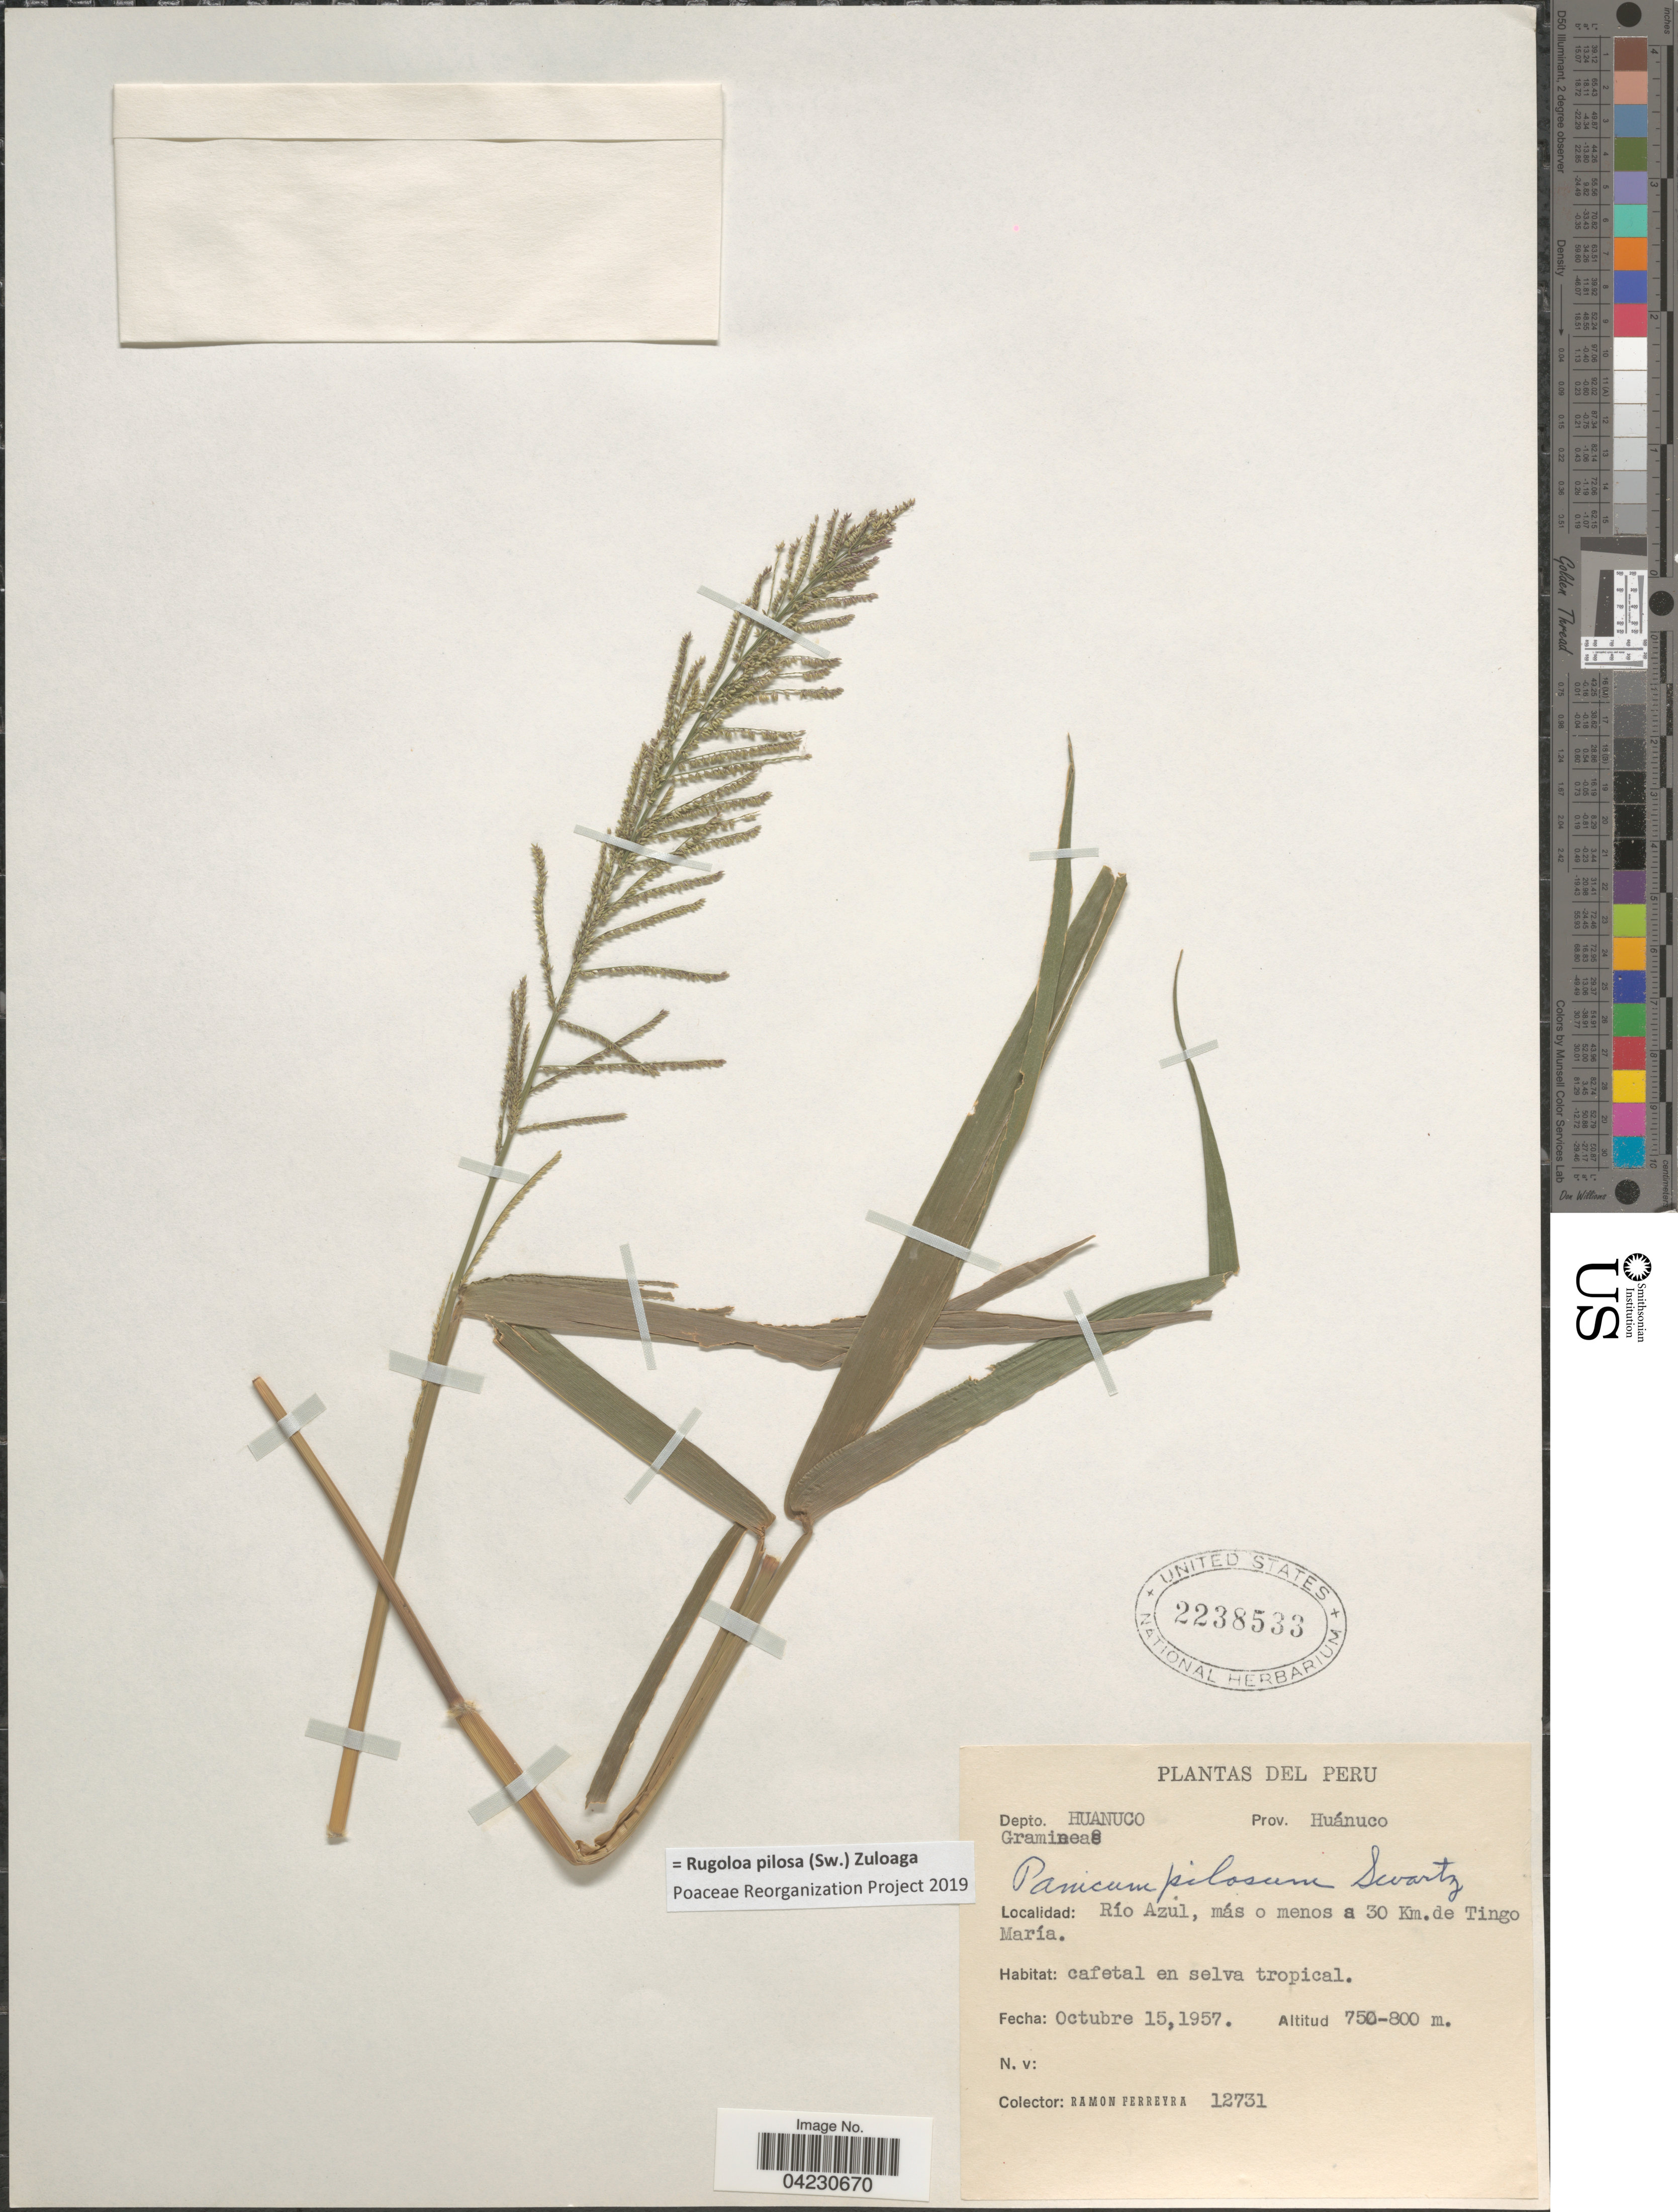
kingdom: Plantae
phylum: Tracheophyta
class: Liliopsida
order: Poales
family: Poaceae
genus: Rugoloa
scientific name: Rugoloa pilosa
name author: (Sw.) Zuloaga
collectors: R. A. Ferreyra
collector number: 12731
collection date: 1957-10-15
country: Peru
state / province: Huánuco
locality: Depto. Huanuco. Río Azul, más o menos a 30 Km.de Tingo María.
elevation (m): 750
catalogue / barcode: US 2238533